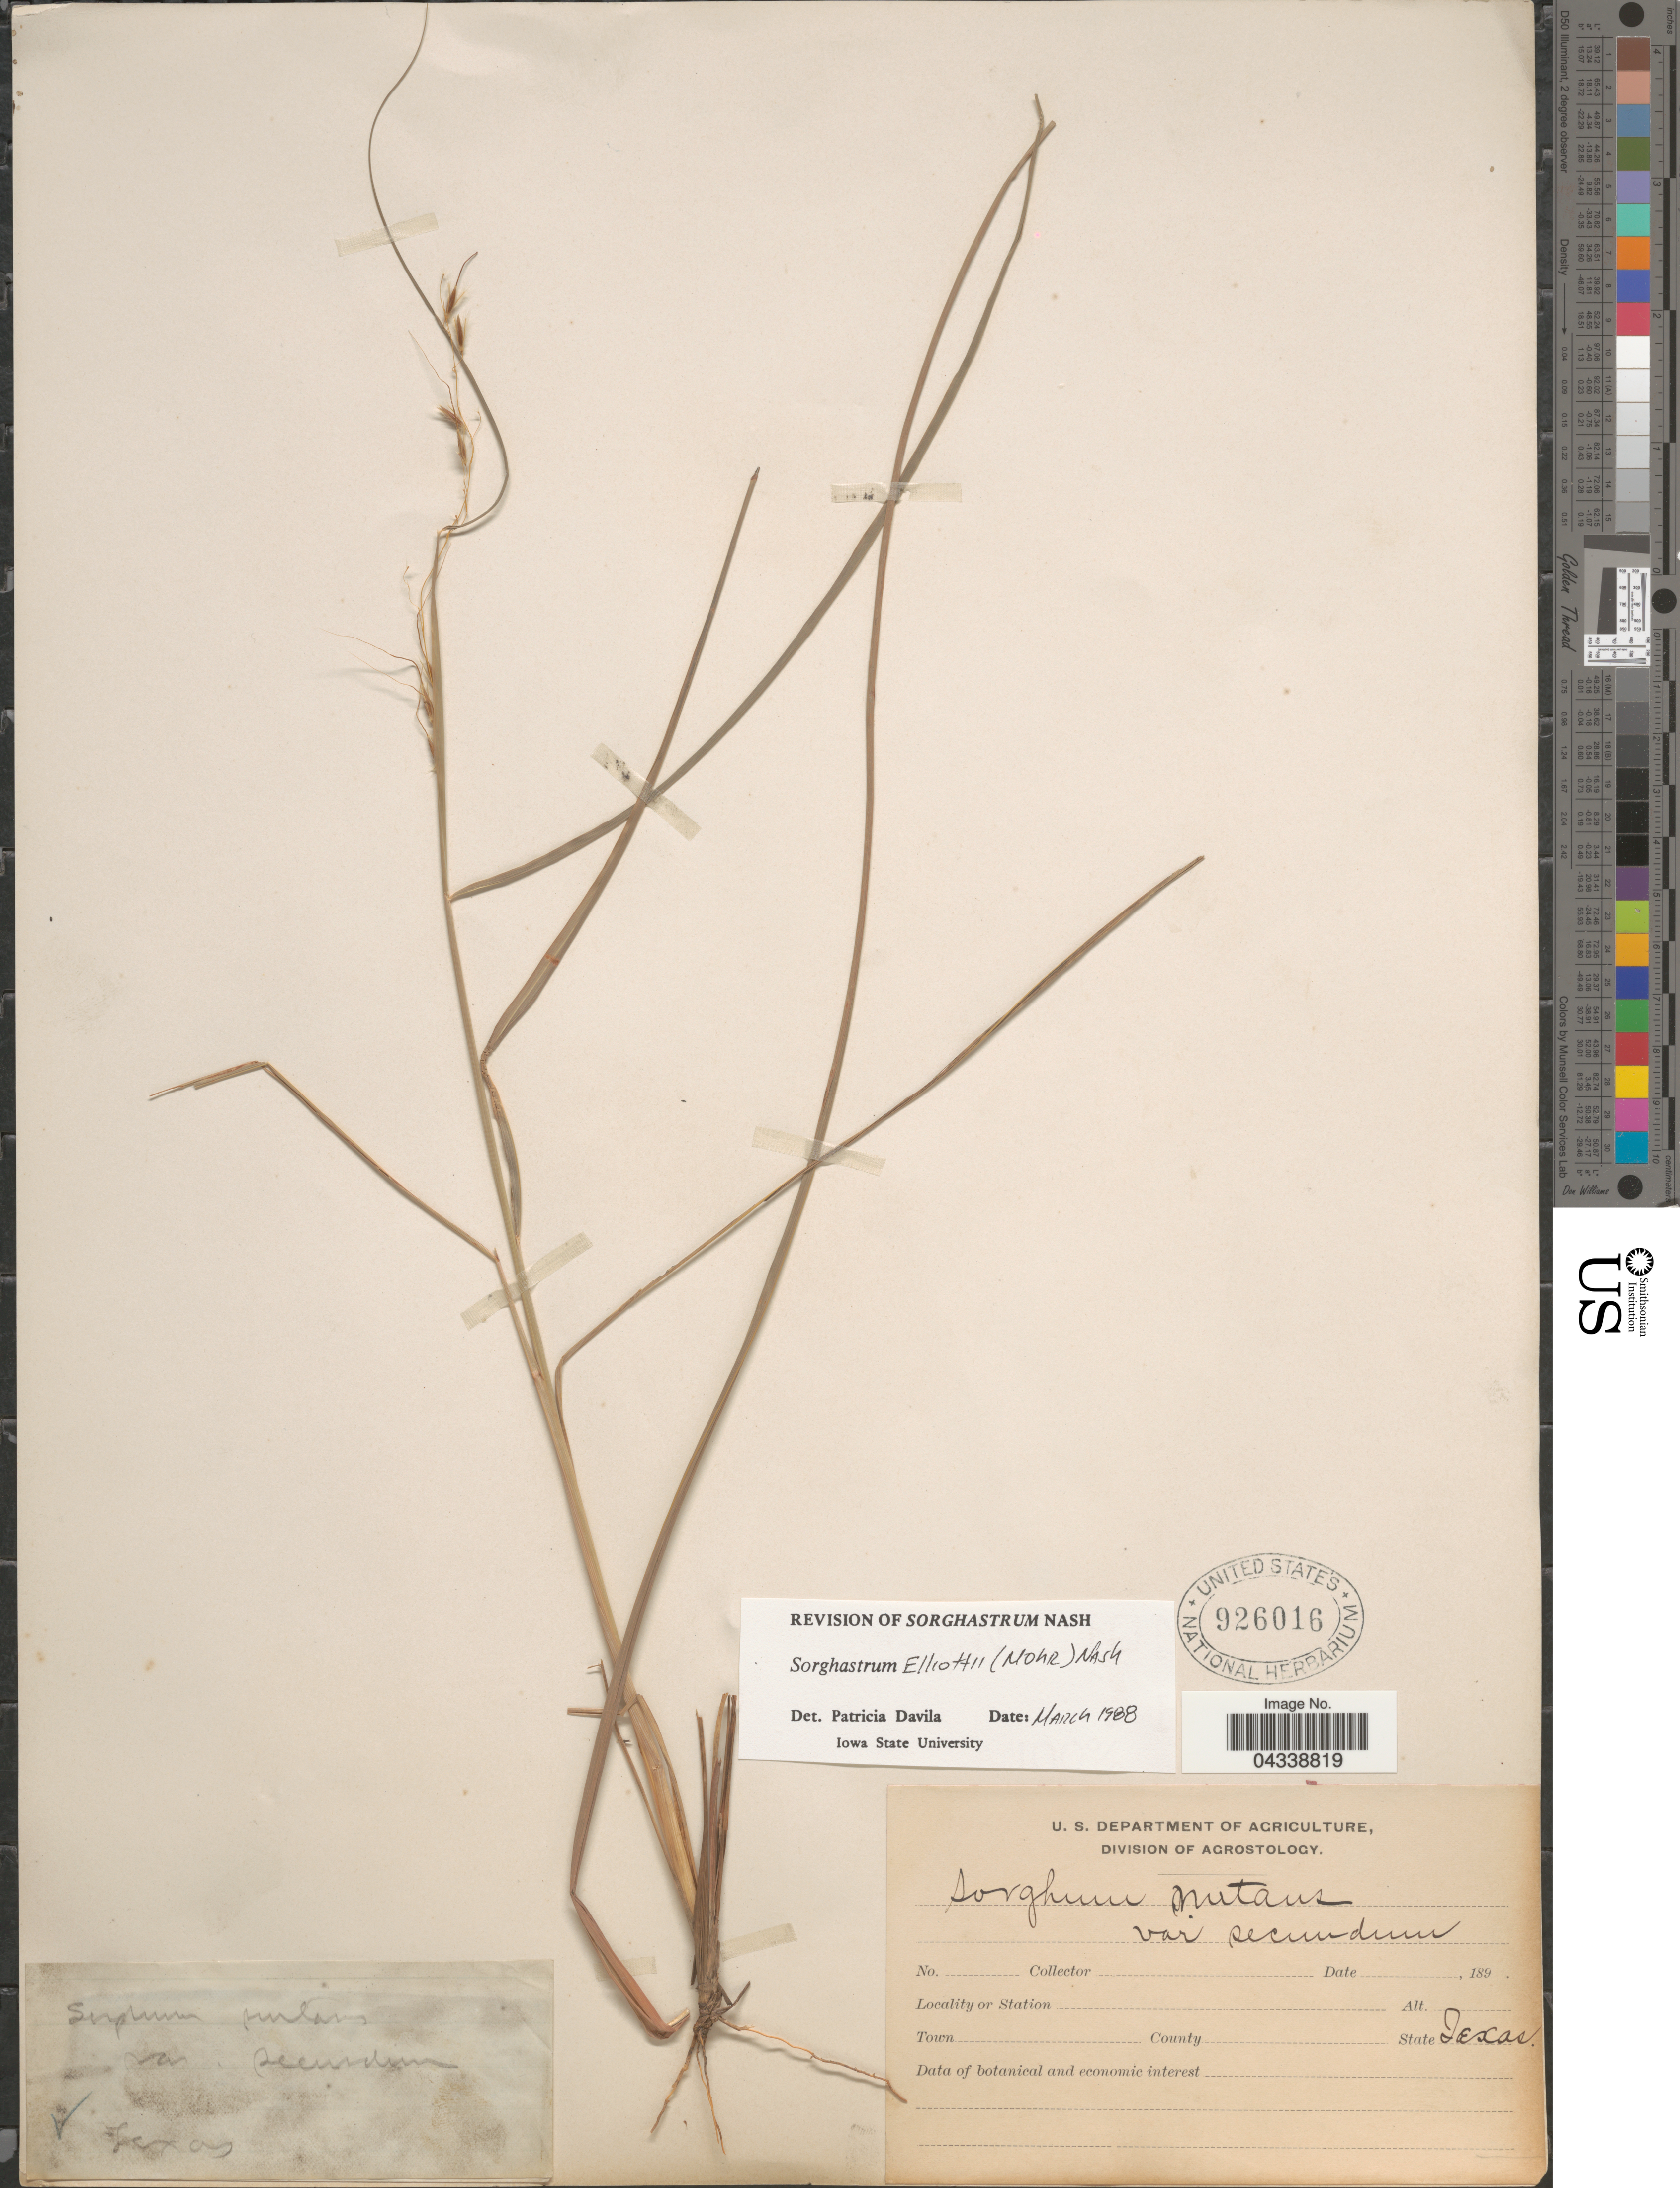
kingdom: Plantae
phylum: Tracheophyta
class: Liliopsida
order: Poales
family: Poaceae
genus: Sorghastrum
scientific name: Sorghastrum elliottii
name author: (C. Mohr) Nash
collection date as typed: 189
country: United States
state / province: Texas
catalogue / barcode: US 926016